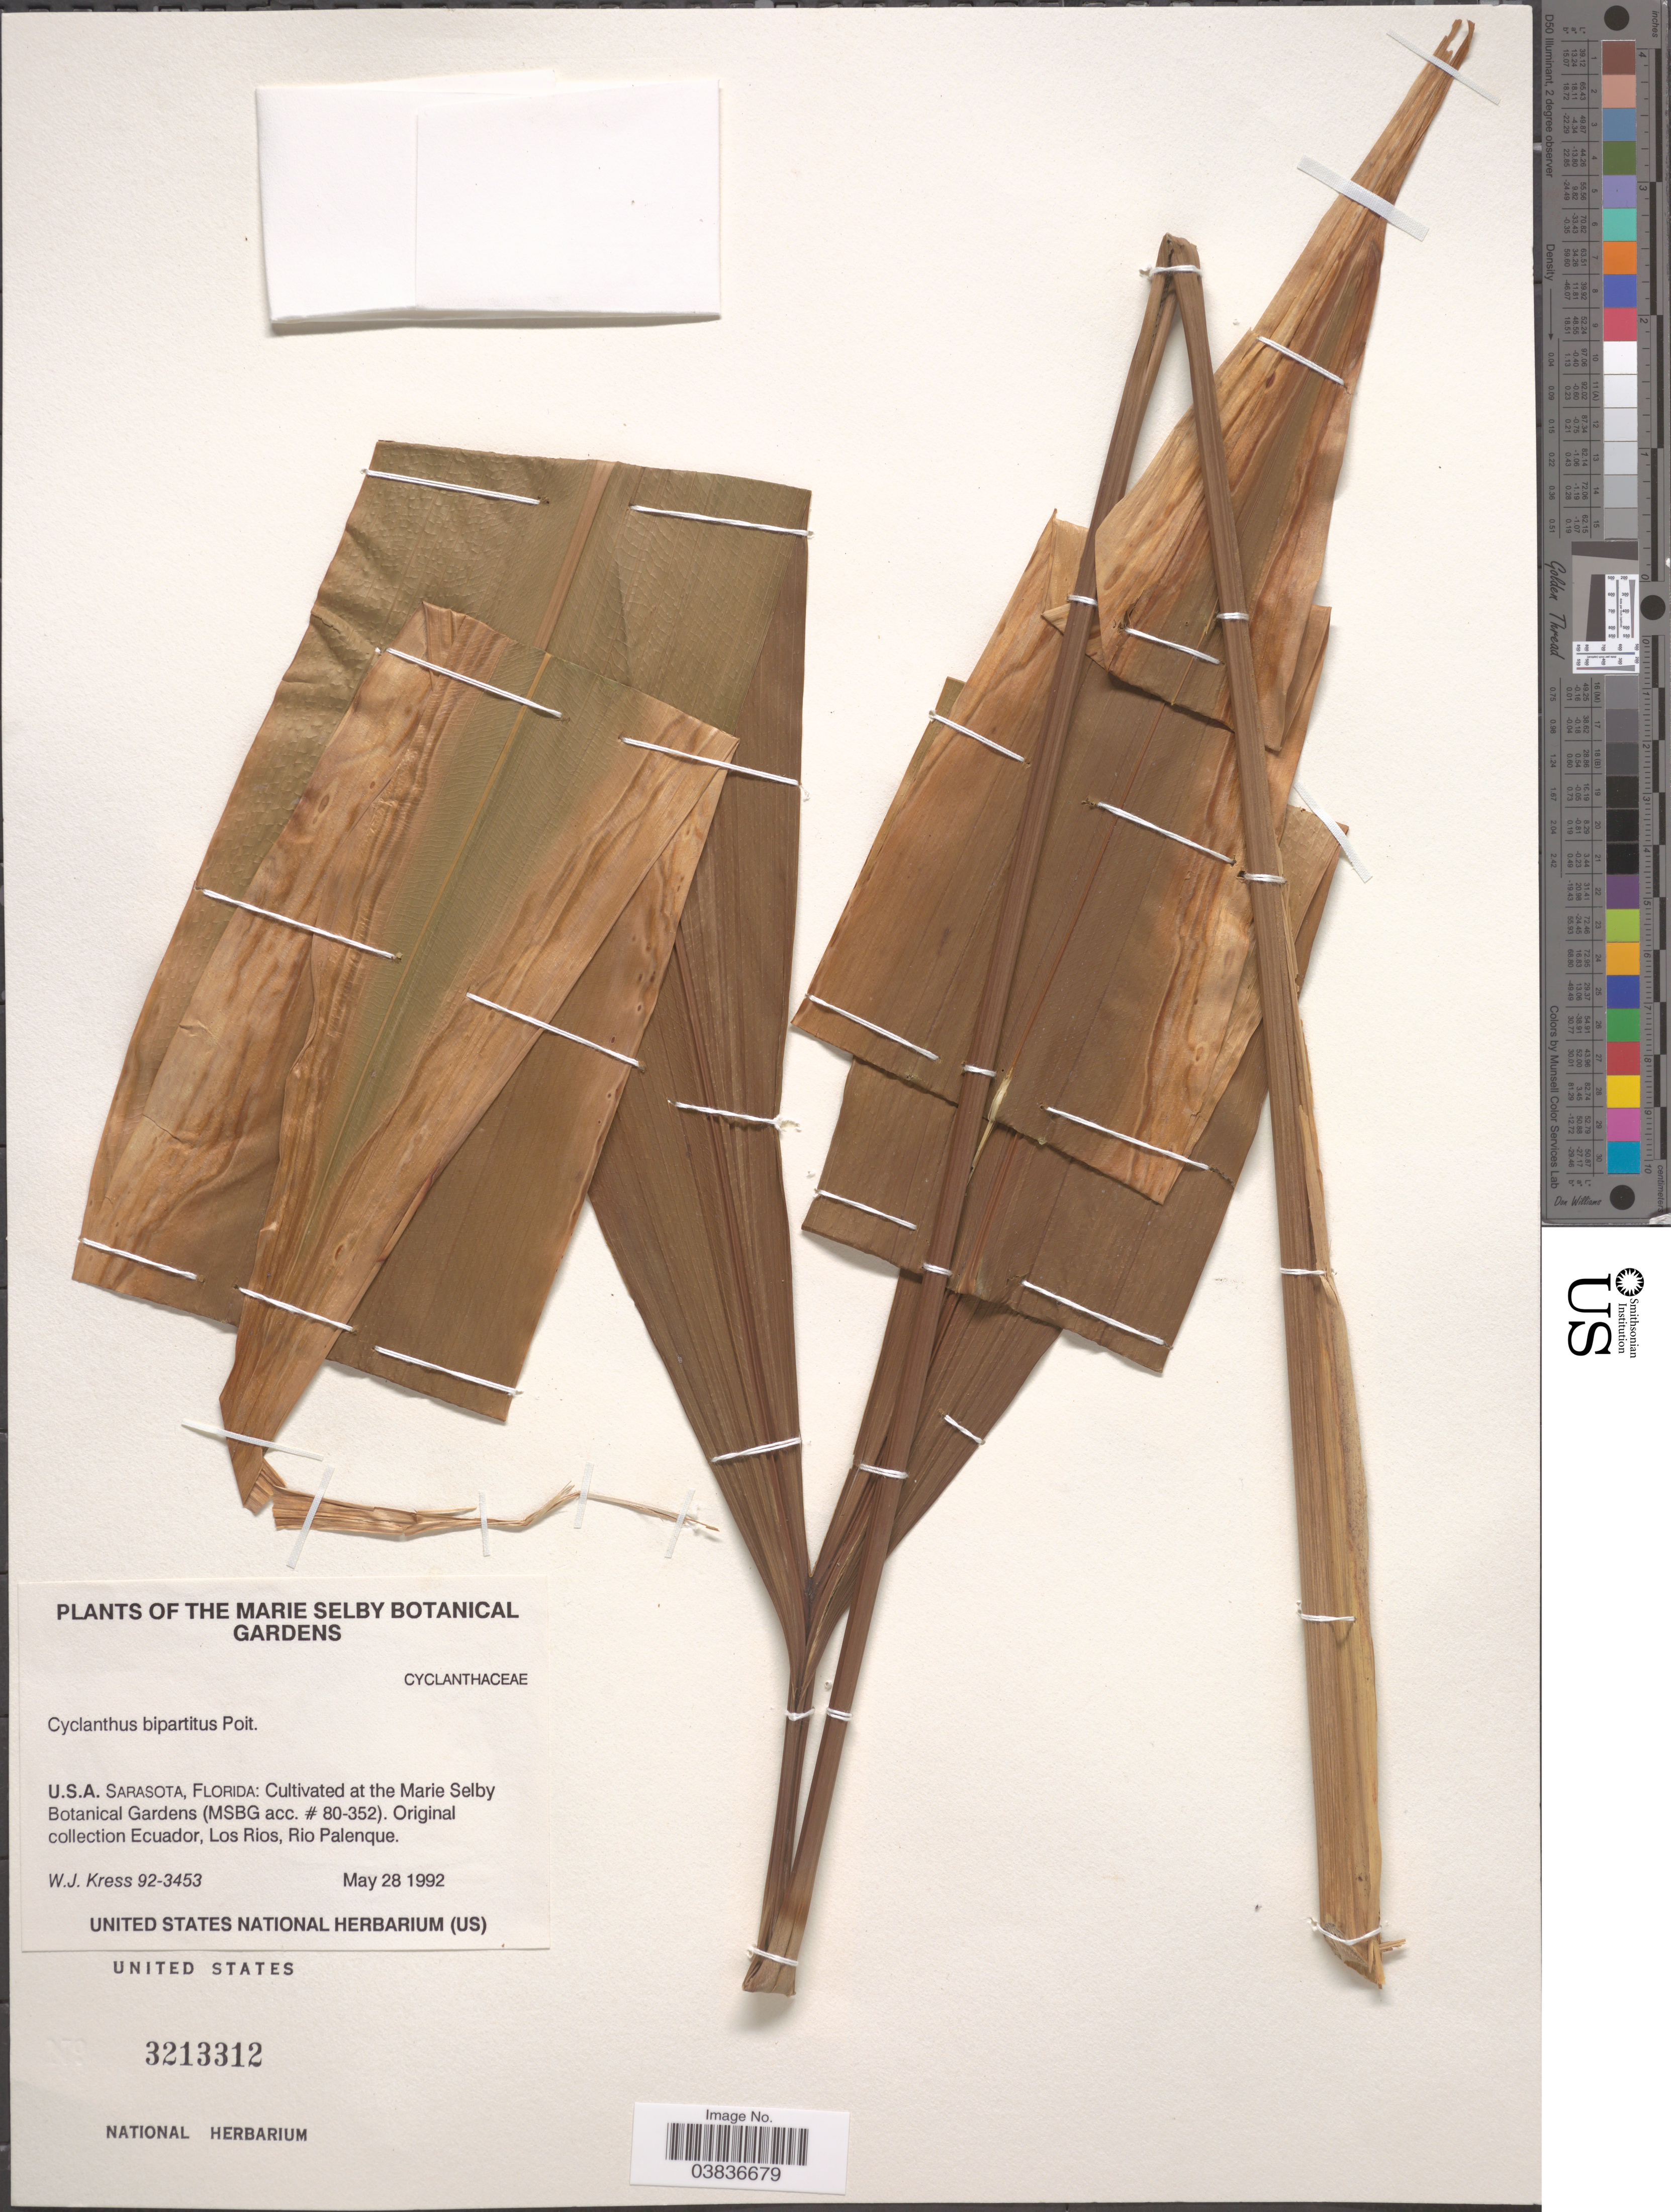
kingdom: Plantae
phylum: Tracheophyta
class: Liliopsida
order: Pandanales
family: Cyclanthaceae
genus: Cyclanthus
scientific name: Cyclanthus bipartitus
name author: Poit. ex A. Rich.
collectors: W. J. Kress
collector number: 92-3453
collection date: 1992-05-28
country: United States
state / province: Florida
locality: Sarasota: Marie Selby Botanical Gardens (MSBG acc. #80-352) [unsure placement].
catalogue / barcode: US 3213312